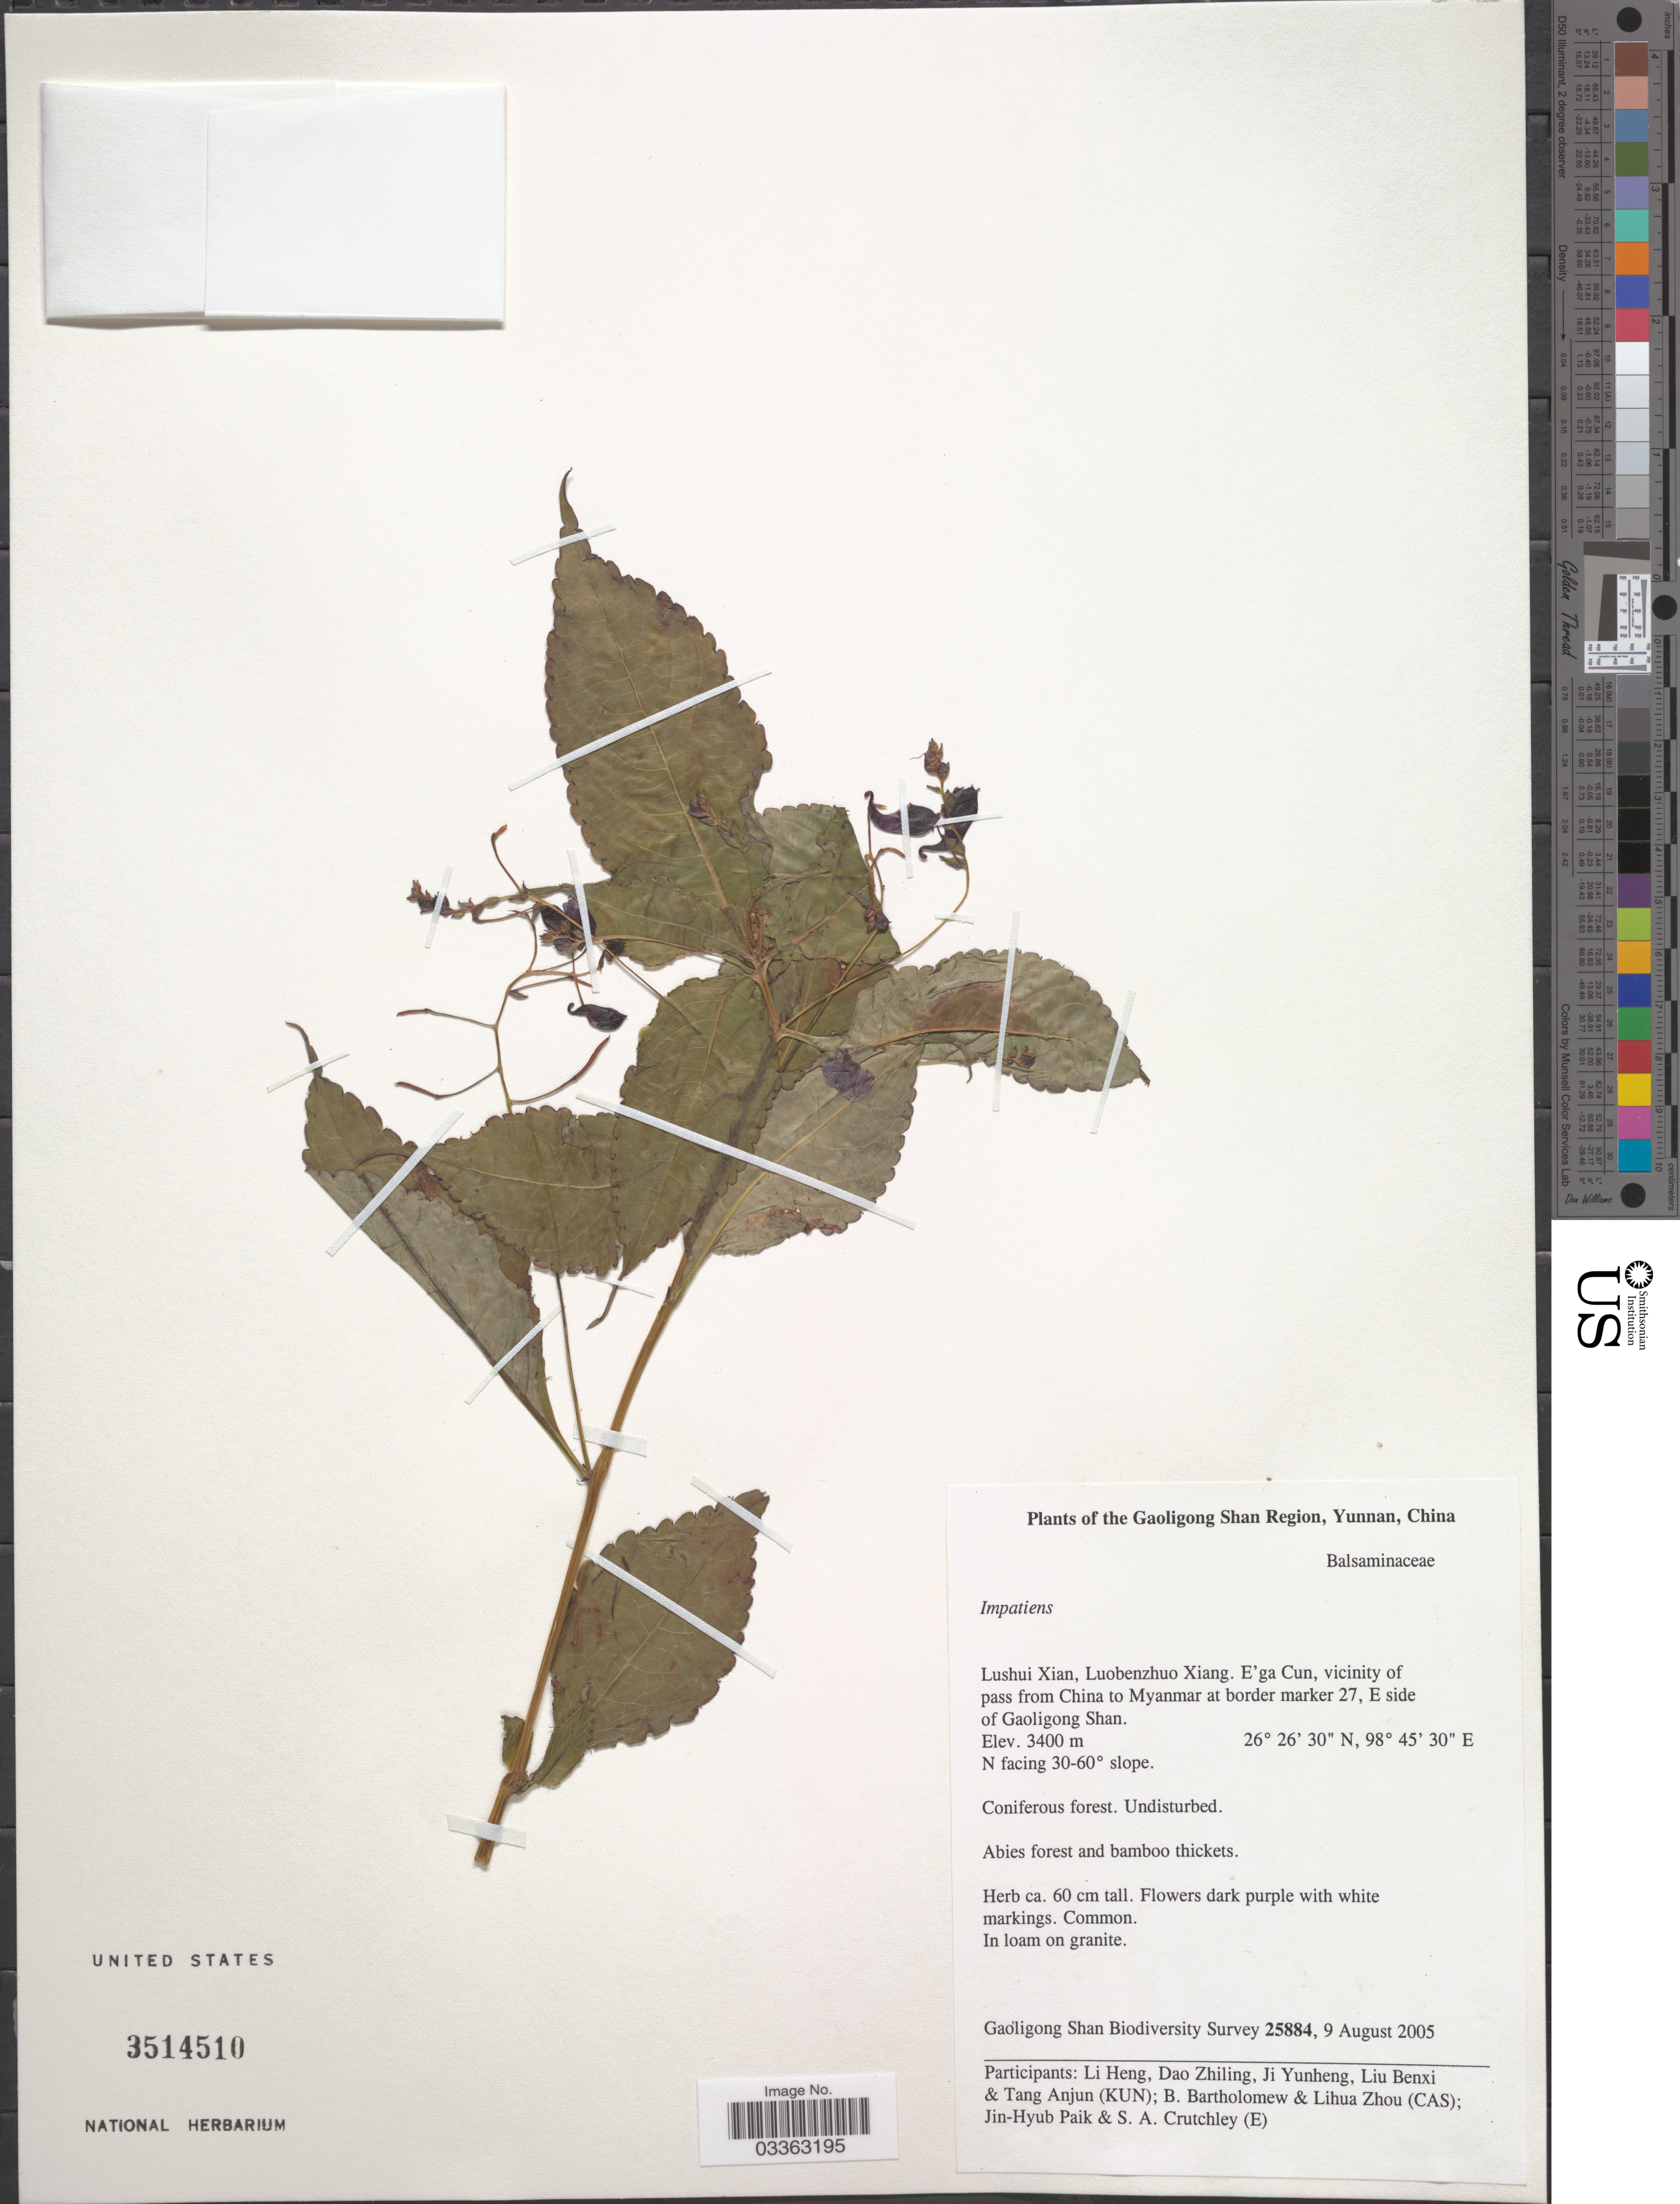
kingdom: Plantae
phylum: Tracheophyta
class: Magnoliopsida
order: Ericales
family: Balsaminaceae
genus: Impatiens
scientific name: Impatiens sp.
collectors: Gaoligong Shan Biodiversity Survey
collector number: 25884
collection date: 2005-08-09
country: China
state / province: Yunnan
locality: The Gaoligong Shan Region. Lushui Xian, Luobenzhuo Xiang. E'ga Cun, vicinity of pass from China to Myanmar at border marker 27, E side of Gaoligong Shan. N facing 30-60° slope.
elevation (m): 3400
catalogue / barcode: US 3514510